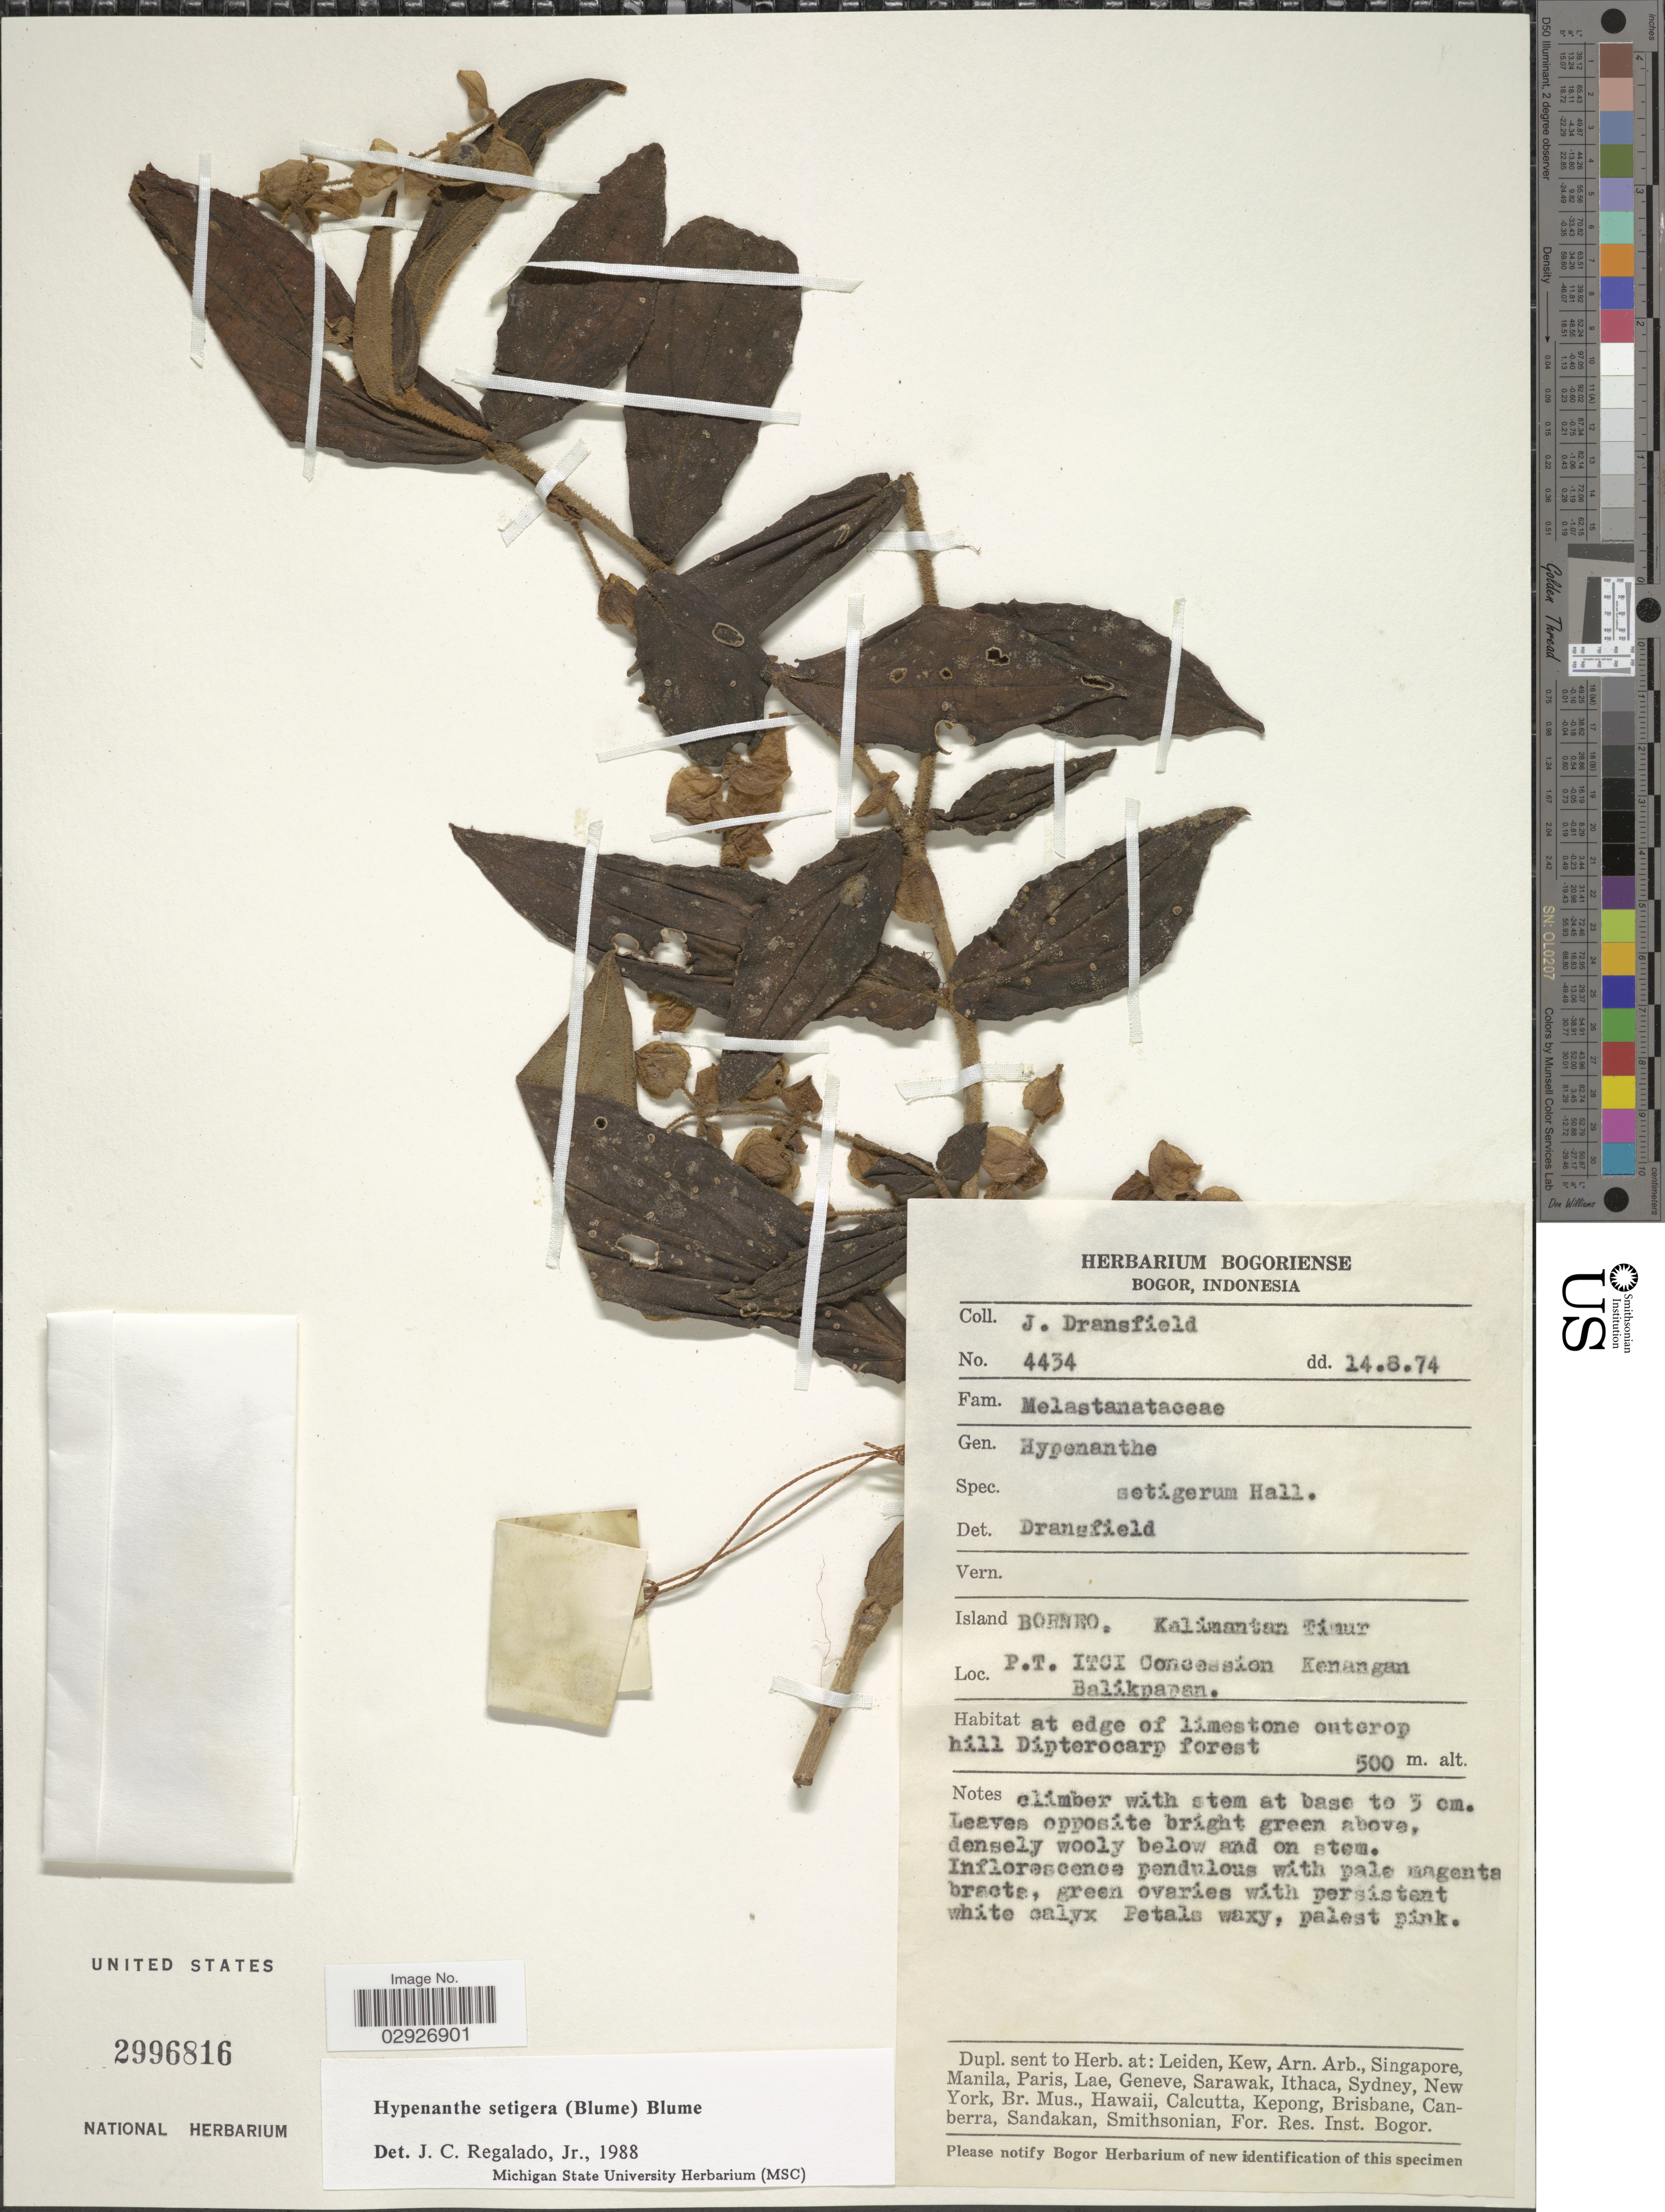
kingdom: Plantae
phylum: Tracheophyta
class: Magnoliopsida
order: Myrtales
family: Melastomataceae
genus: Medinilla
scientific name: Medinilla setigera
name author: Miq.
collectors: J. Dransfield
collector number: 4434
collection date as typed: Transcribed d/m/y: 14/8/74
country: Indonesia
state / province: Kalimantan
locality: Island Borneo. Kalimantan Timur. P.T. ITCI Concession. Kenangan Balikpapan.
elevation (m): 500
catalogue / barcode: US 2996816